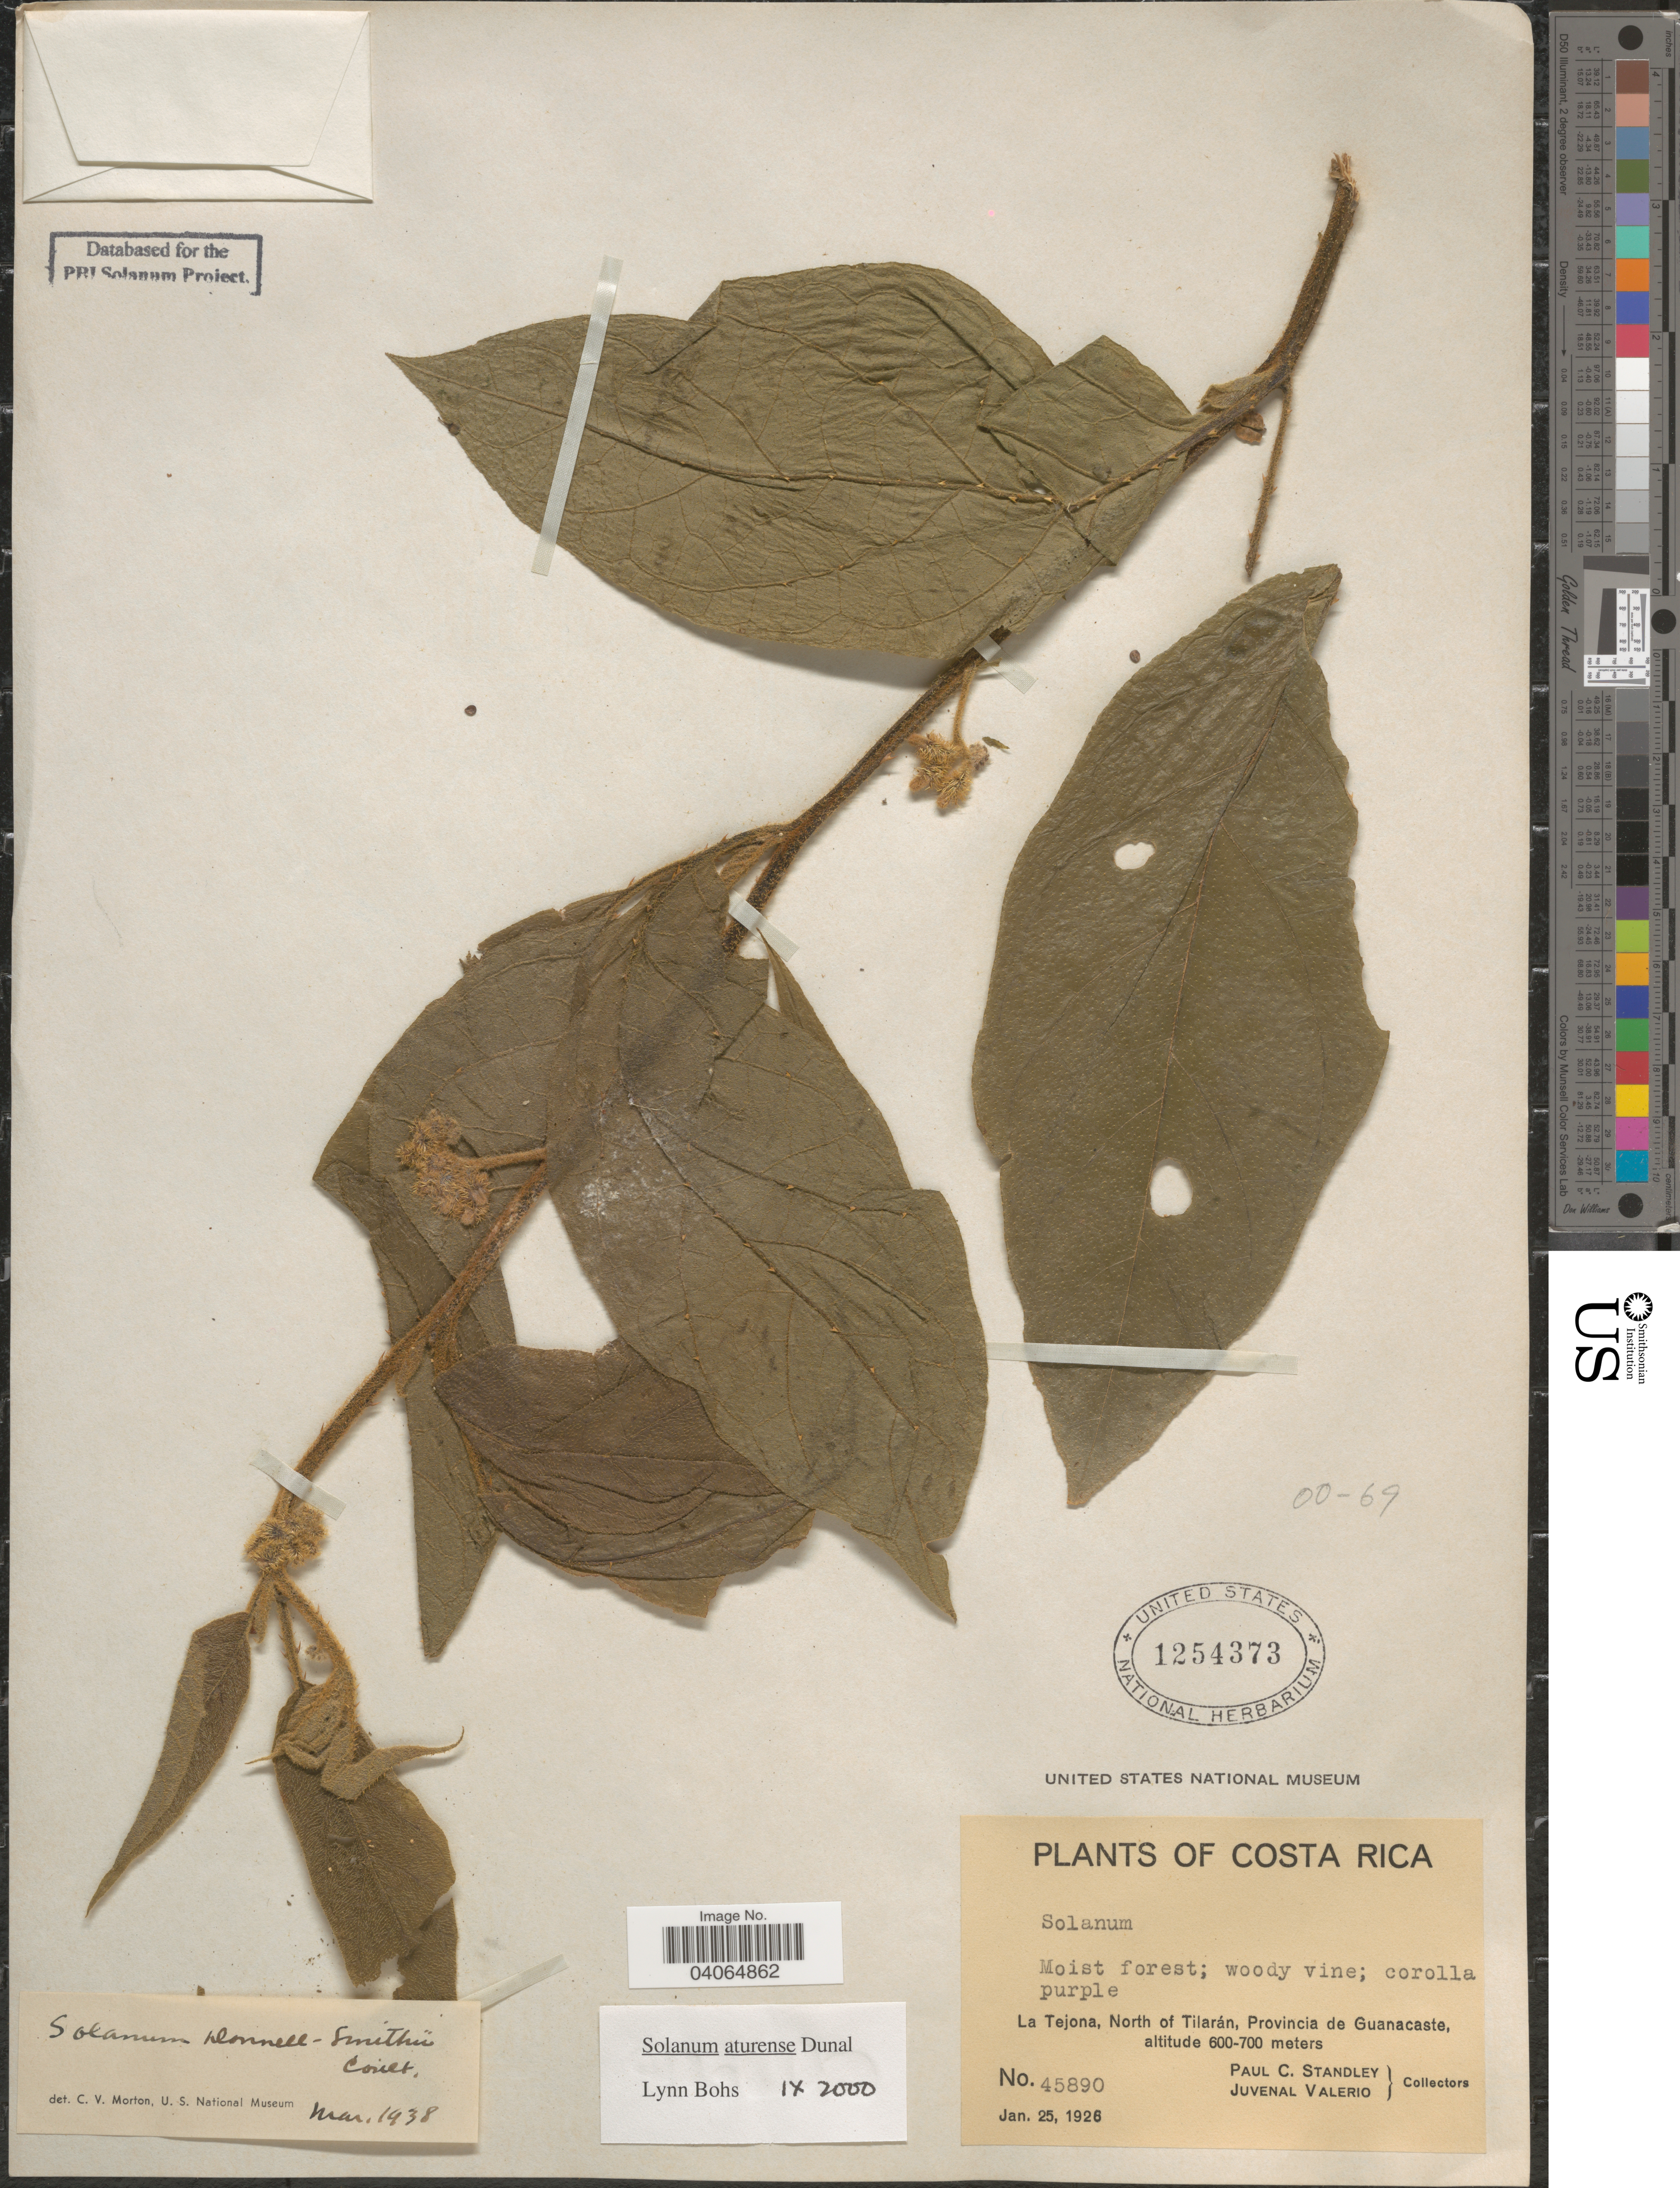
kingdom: Plantae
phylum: Tracheophyta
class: Magnoliopsida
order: Solanales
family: Solanaceae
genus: Solanum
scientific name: Solanum aturense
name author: Humb. & Bonpl. ex Dunal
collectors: P. C. Standley & J. Valerio R.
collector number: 45890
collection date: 1926-01-25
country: Costa Rica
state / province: Guanacaste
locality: La Tejona, North of Tilarán.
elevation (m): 600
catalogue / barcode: US 1254373